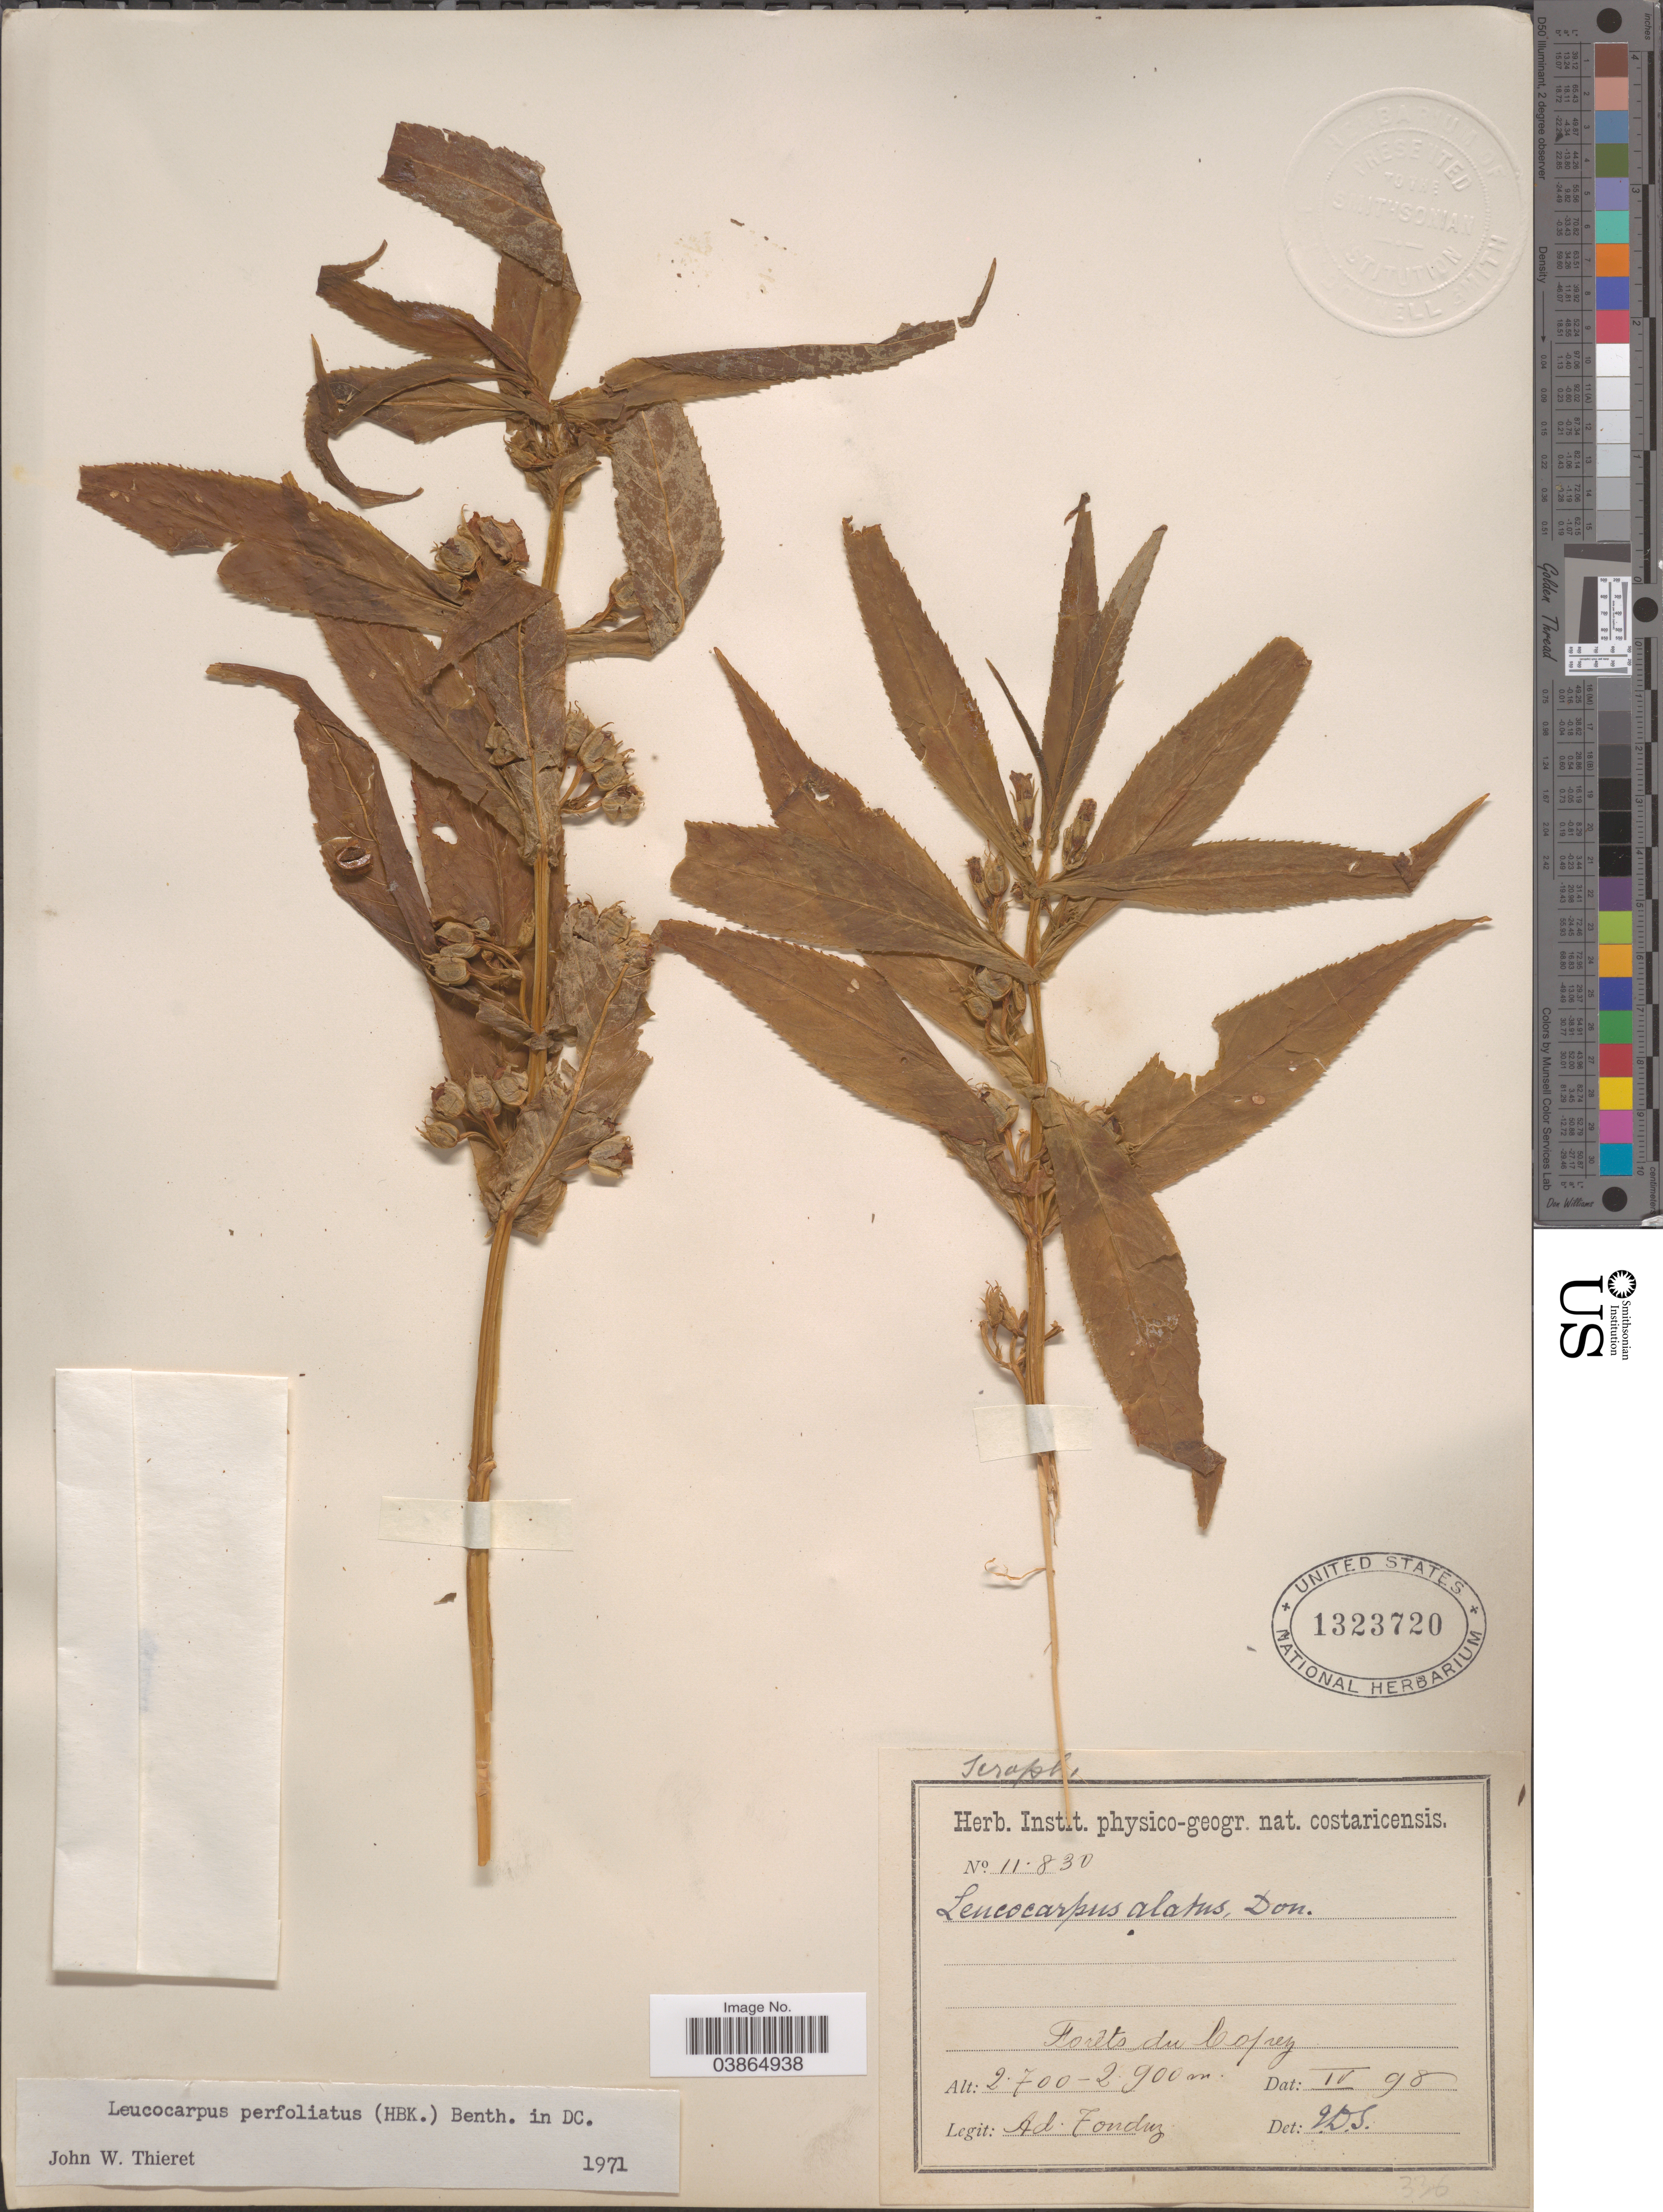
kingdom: Plantae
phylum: Tracheophyta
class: Magnoliopsida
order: Lamiales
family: Phrymaceae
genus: Leucocarpus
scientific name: Leucocarpus perfoliatus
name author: (Kunth) Benth.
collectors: A. Tonduz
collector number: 11830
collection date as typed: Transcribed d/m/y: /4/98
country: Costa Rica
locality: Forêts du Copey.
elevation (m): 2700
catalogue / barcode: US 1323720